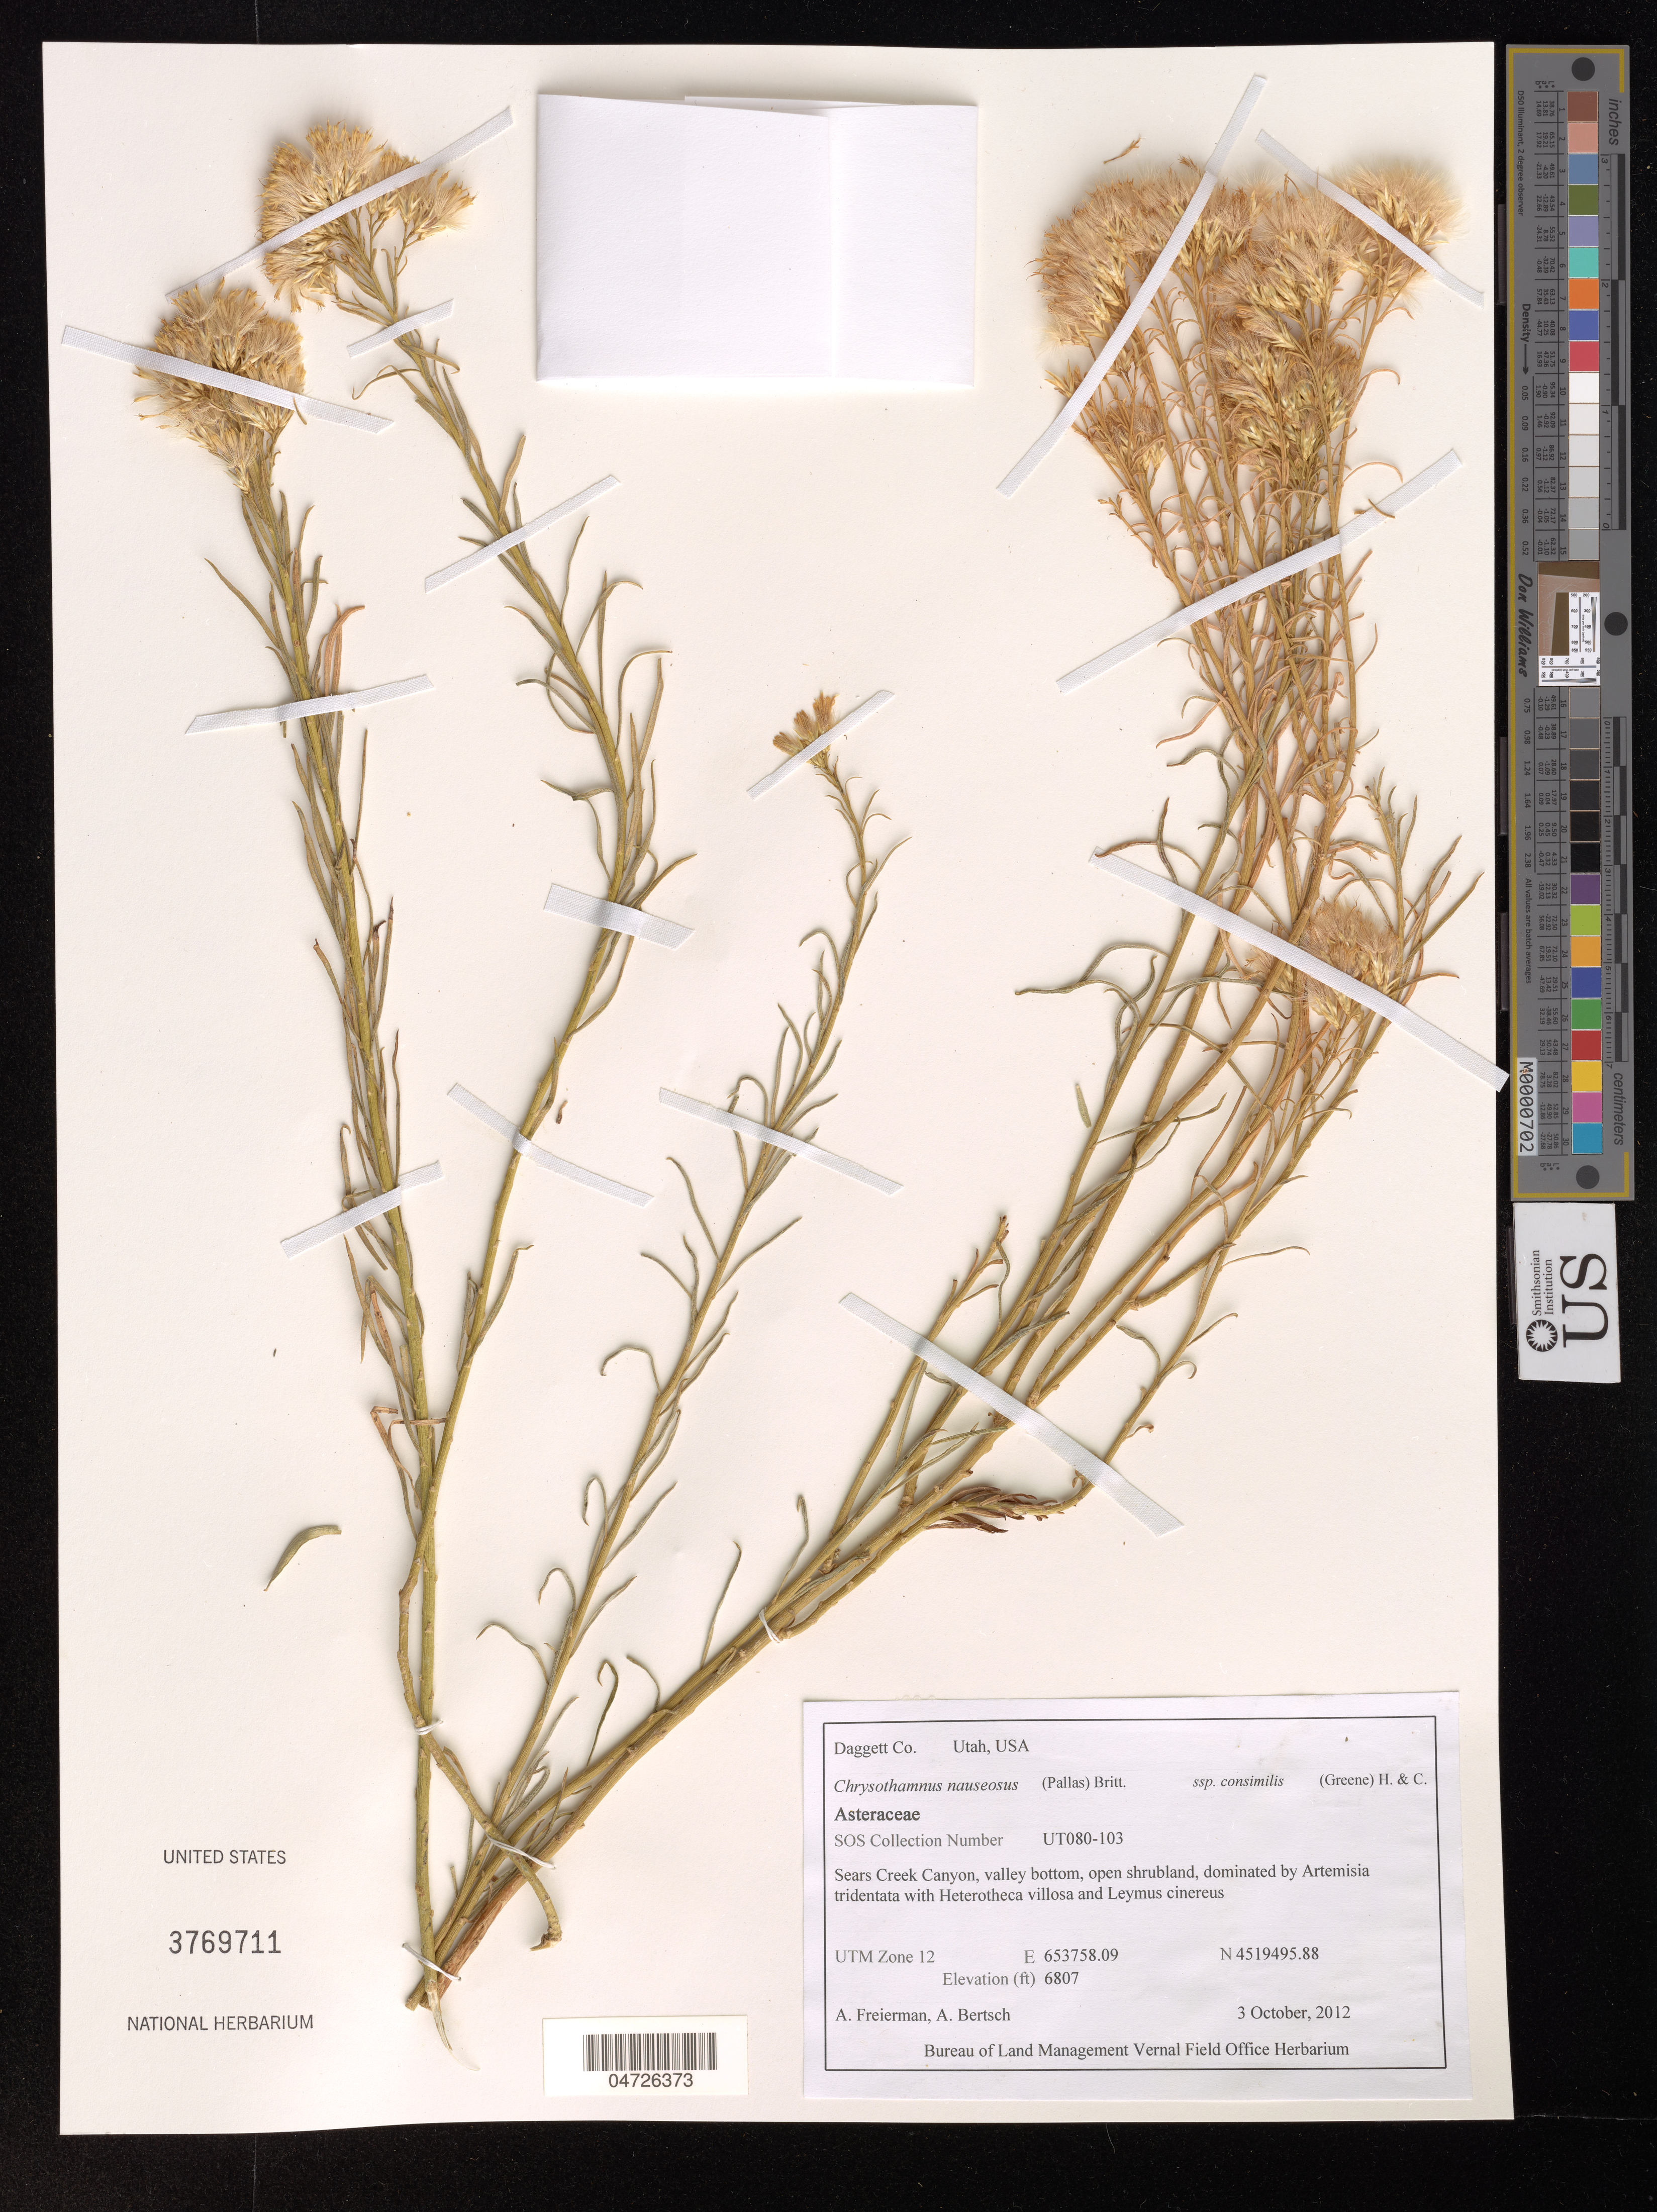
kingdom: Plantae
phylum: Tracheophyta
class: Magnoliopsida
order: Asterales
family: Asteraceae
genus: Chrysothamnus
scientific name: Chrysothamnus nauseosus subsp. consimilis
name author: (Greene) H.M. Hall & Clem.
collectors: A. Freierman & A. Bertsch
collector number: UT080-103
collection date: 2012-10-03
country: United States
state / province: Utah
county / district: Daggett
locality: Daggett Co. Sears Creek Canyon, valley bottom. UTM Zone 12.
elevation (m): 2075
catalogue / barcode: US 3769711